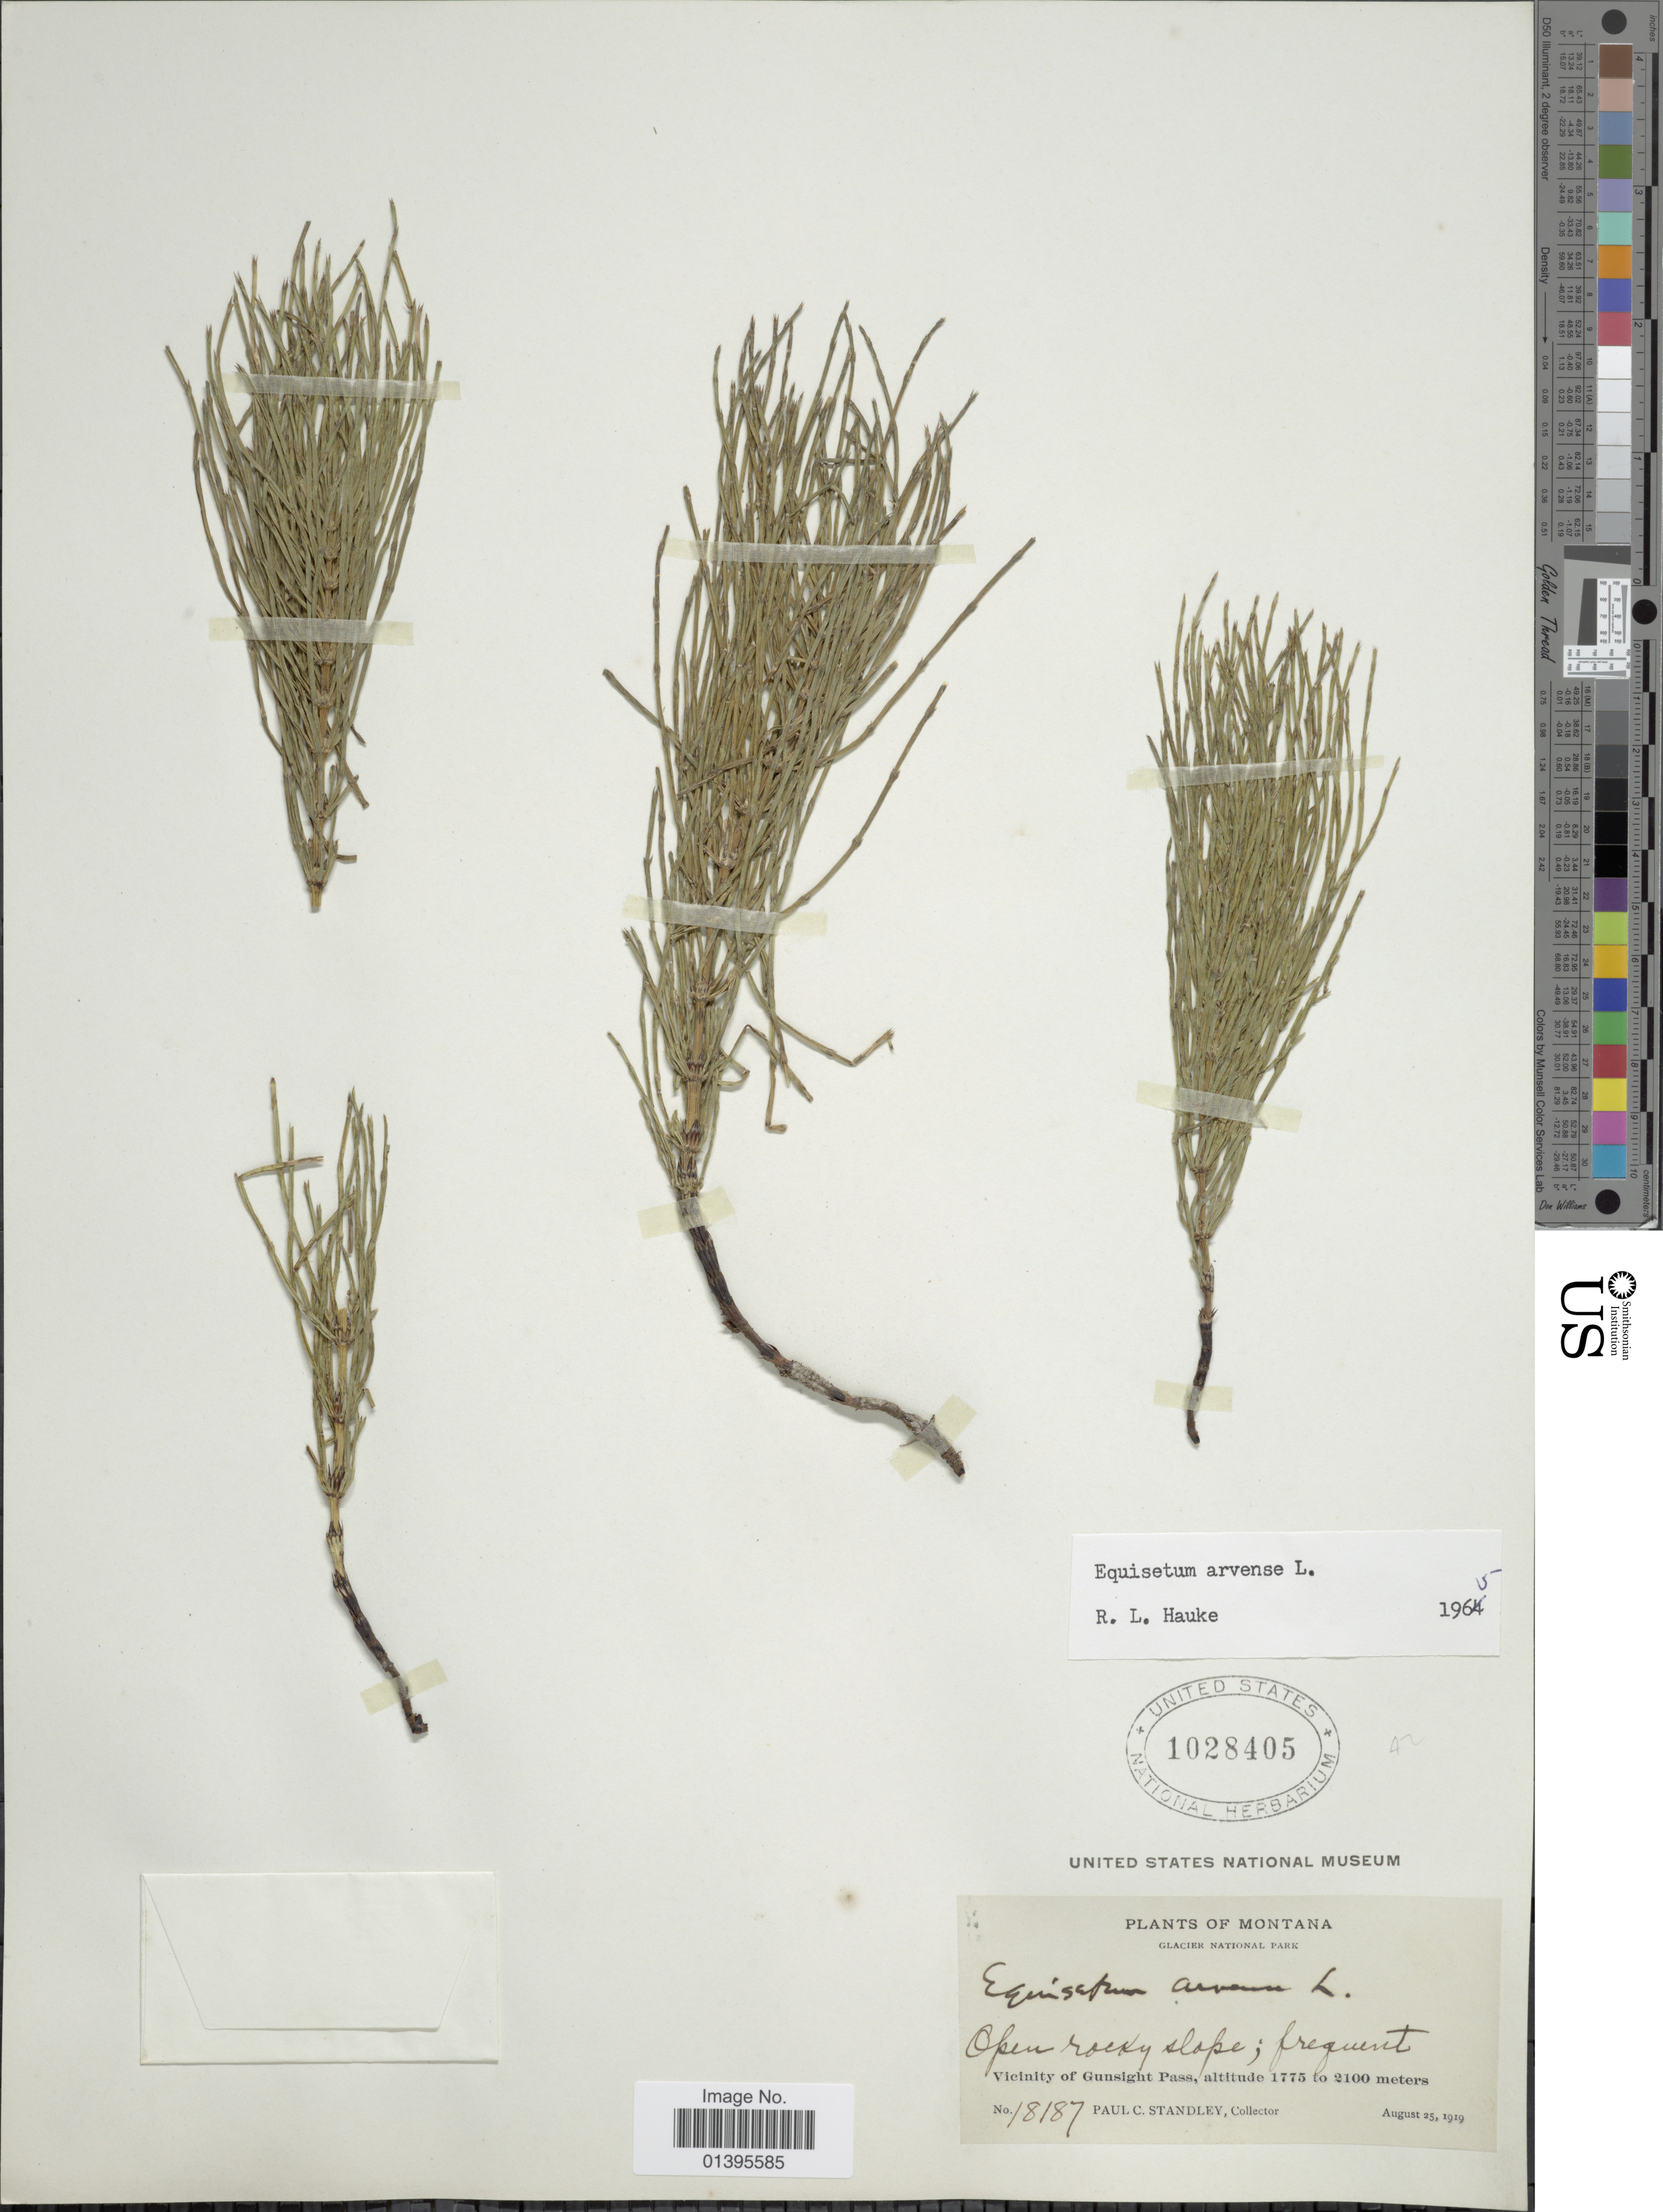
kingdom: Plantae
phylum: Tracheophyta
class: Polypodiopsida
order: Equisetales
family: Equisetaceae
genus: Equisetum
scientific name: Equisetum arvense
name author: L.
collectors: P. C. Standley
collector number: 18187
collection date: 1919-08-25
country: United States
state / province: Montana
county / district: Glacier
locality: Glacier National Park, Vicinity of Gunsight Pass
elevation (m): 1775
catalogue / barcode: US 1028405